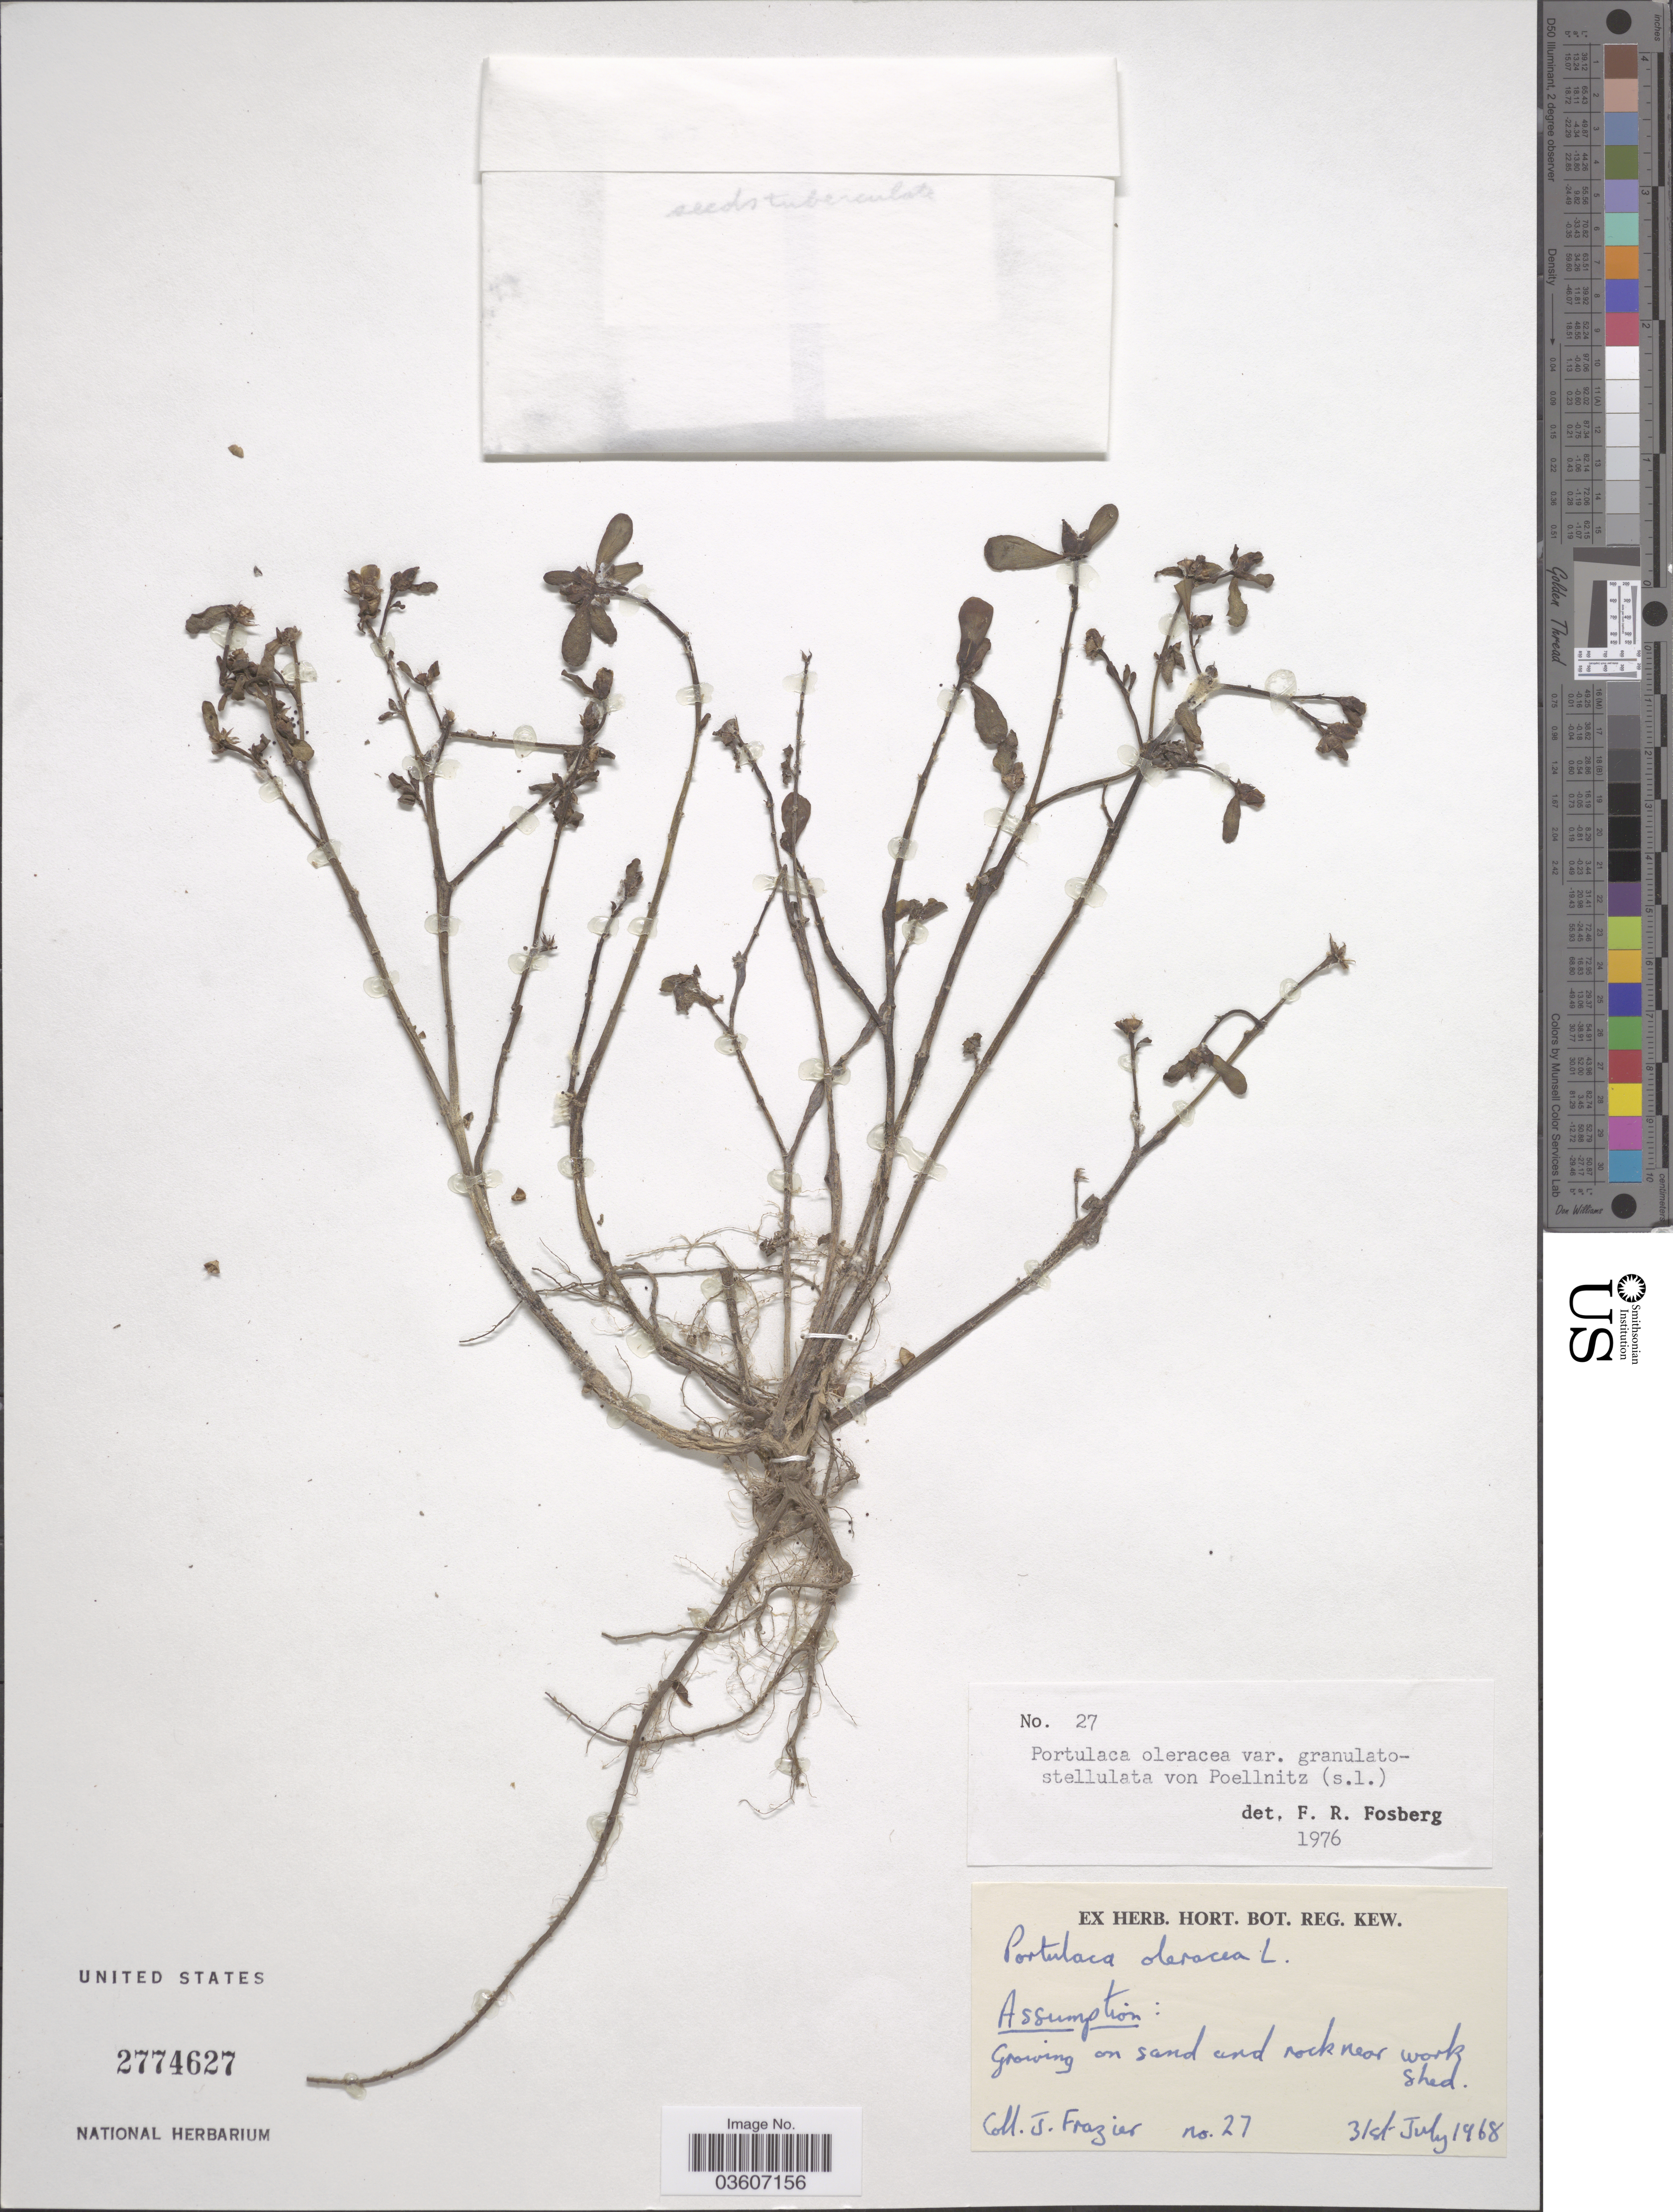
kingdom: Plantae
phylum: Tracheophyta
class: Magnoliopsida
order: Caryophyllales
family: Portulacaceae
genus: Portulaca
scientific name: Portulaca oleracea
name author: L.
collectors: J. Frazier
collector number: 27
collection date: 1968-07-31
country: Seychelles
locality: Assumption: on sand and rock near work shed.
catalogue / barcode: US 2774627